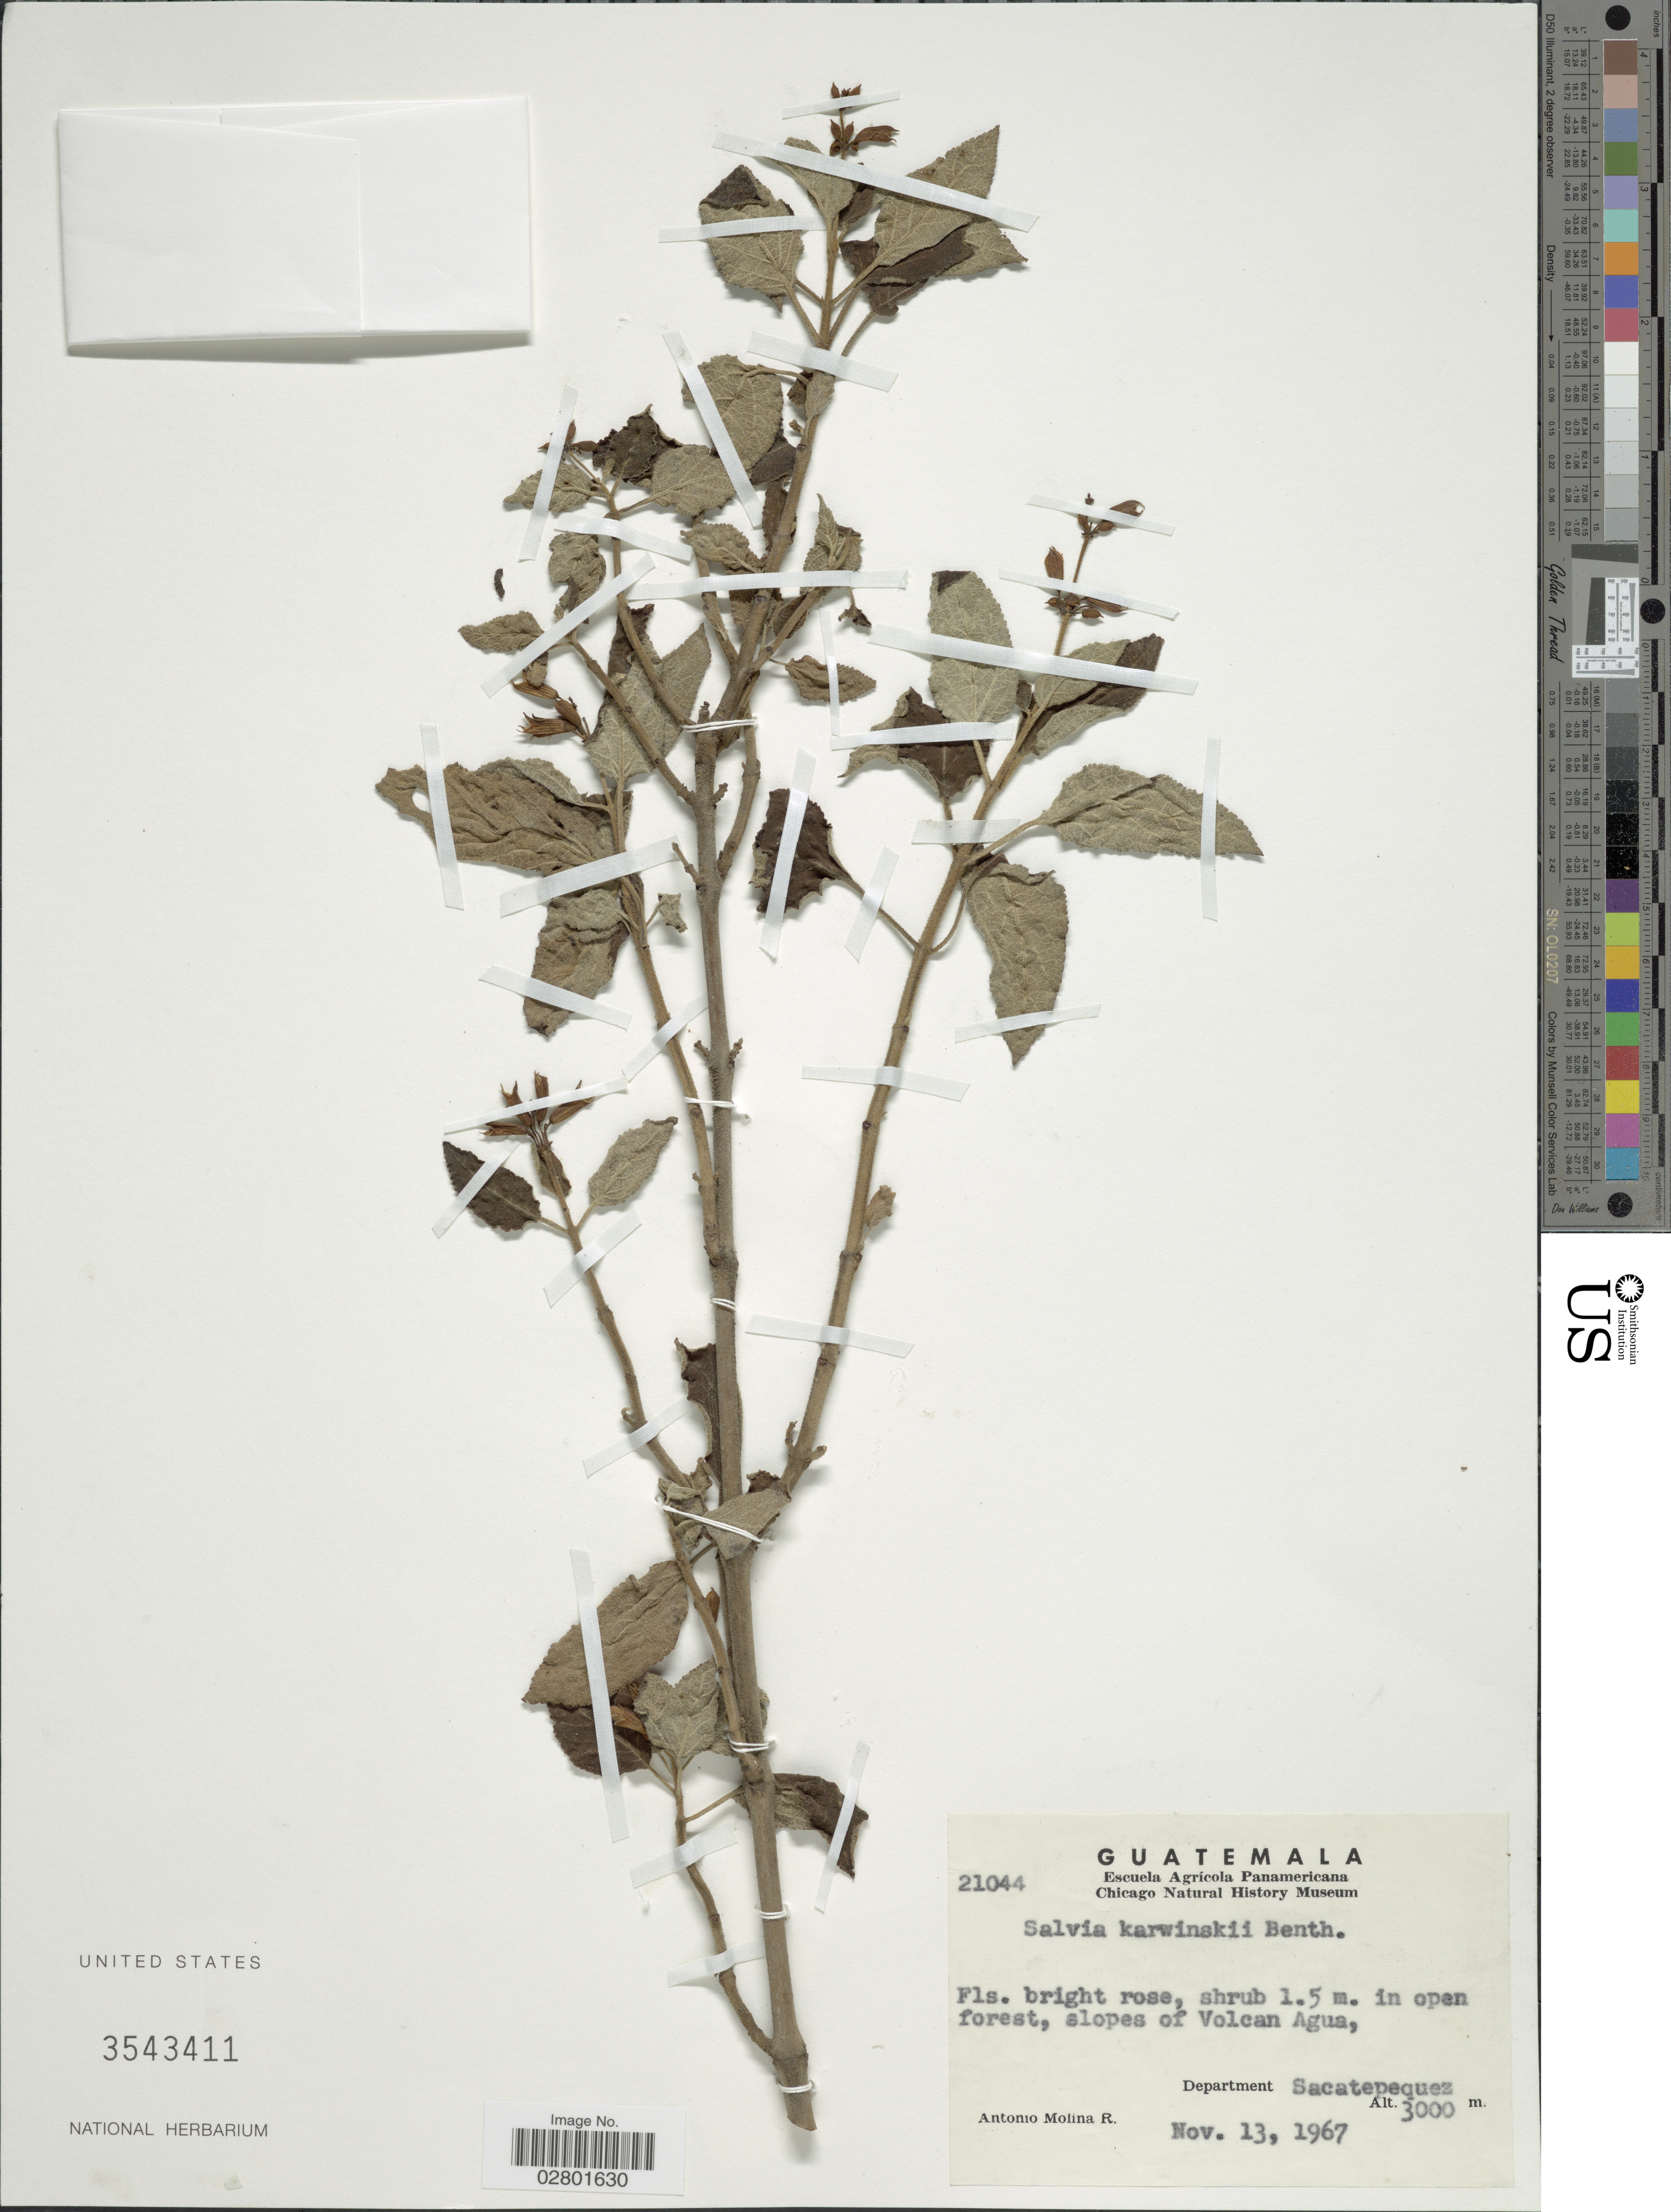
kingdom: Plantae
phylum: Tracheophyta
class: Magnoliopsida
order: Lamiales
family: Lamiaceae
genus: Salvia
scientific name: Salvia karwinskii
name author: Benth.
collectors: A. Molina R.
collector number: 21044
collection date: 1967-11-13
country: Guatemala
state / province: Sacatepéquez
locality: Slopes of Volcan Agua, Department Sacatepequez.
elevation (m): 3000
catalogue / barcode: US 3543411